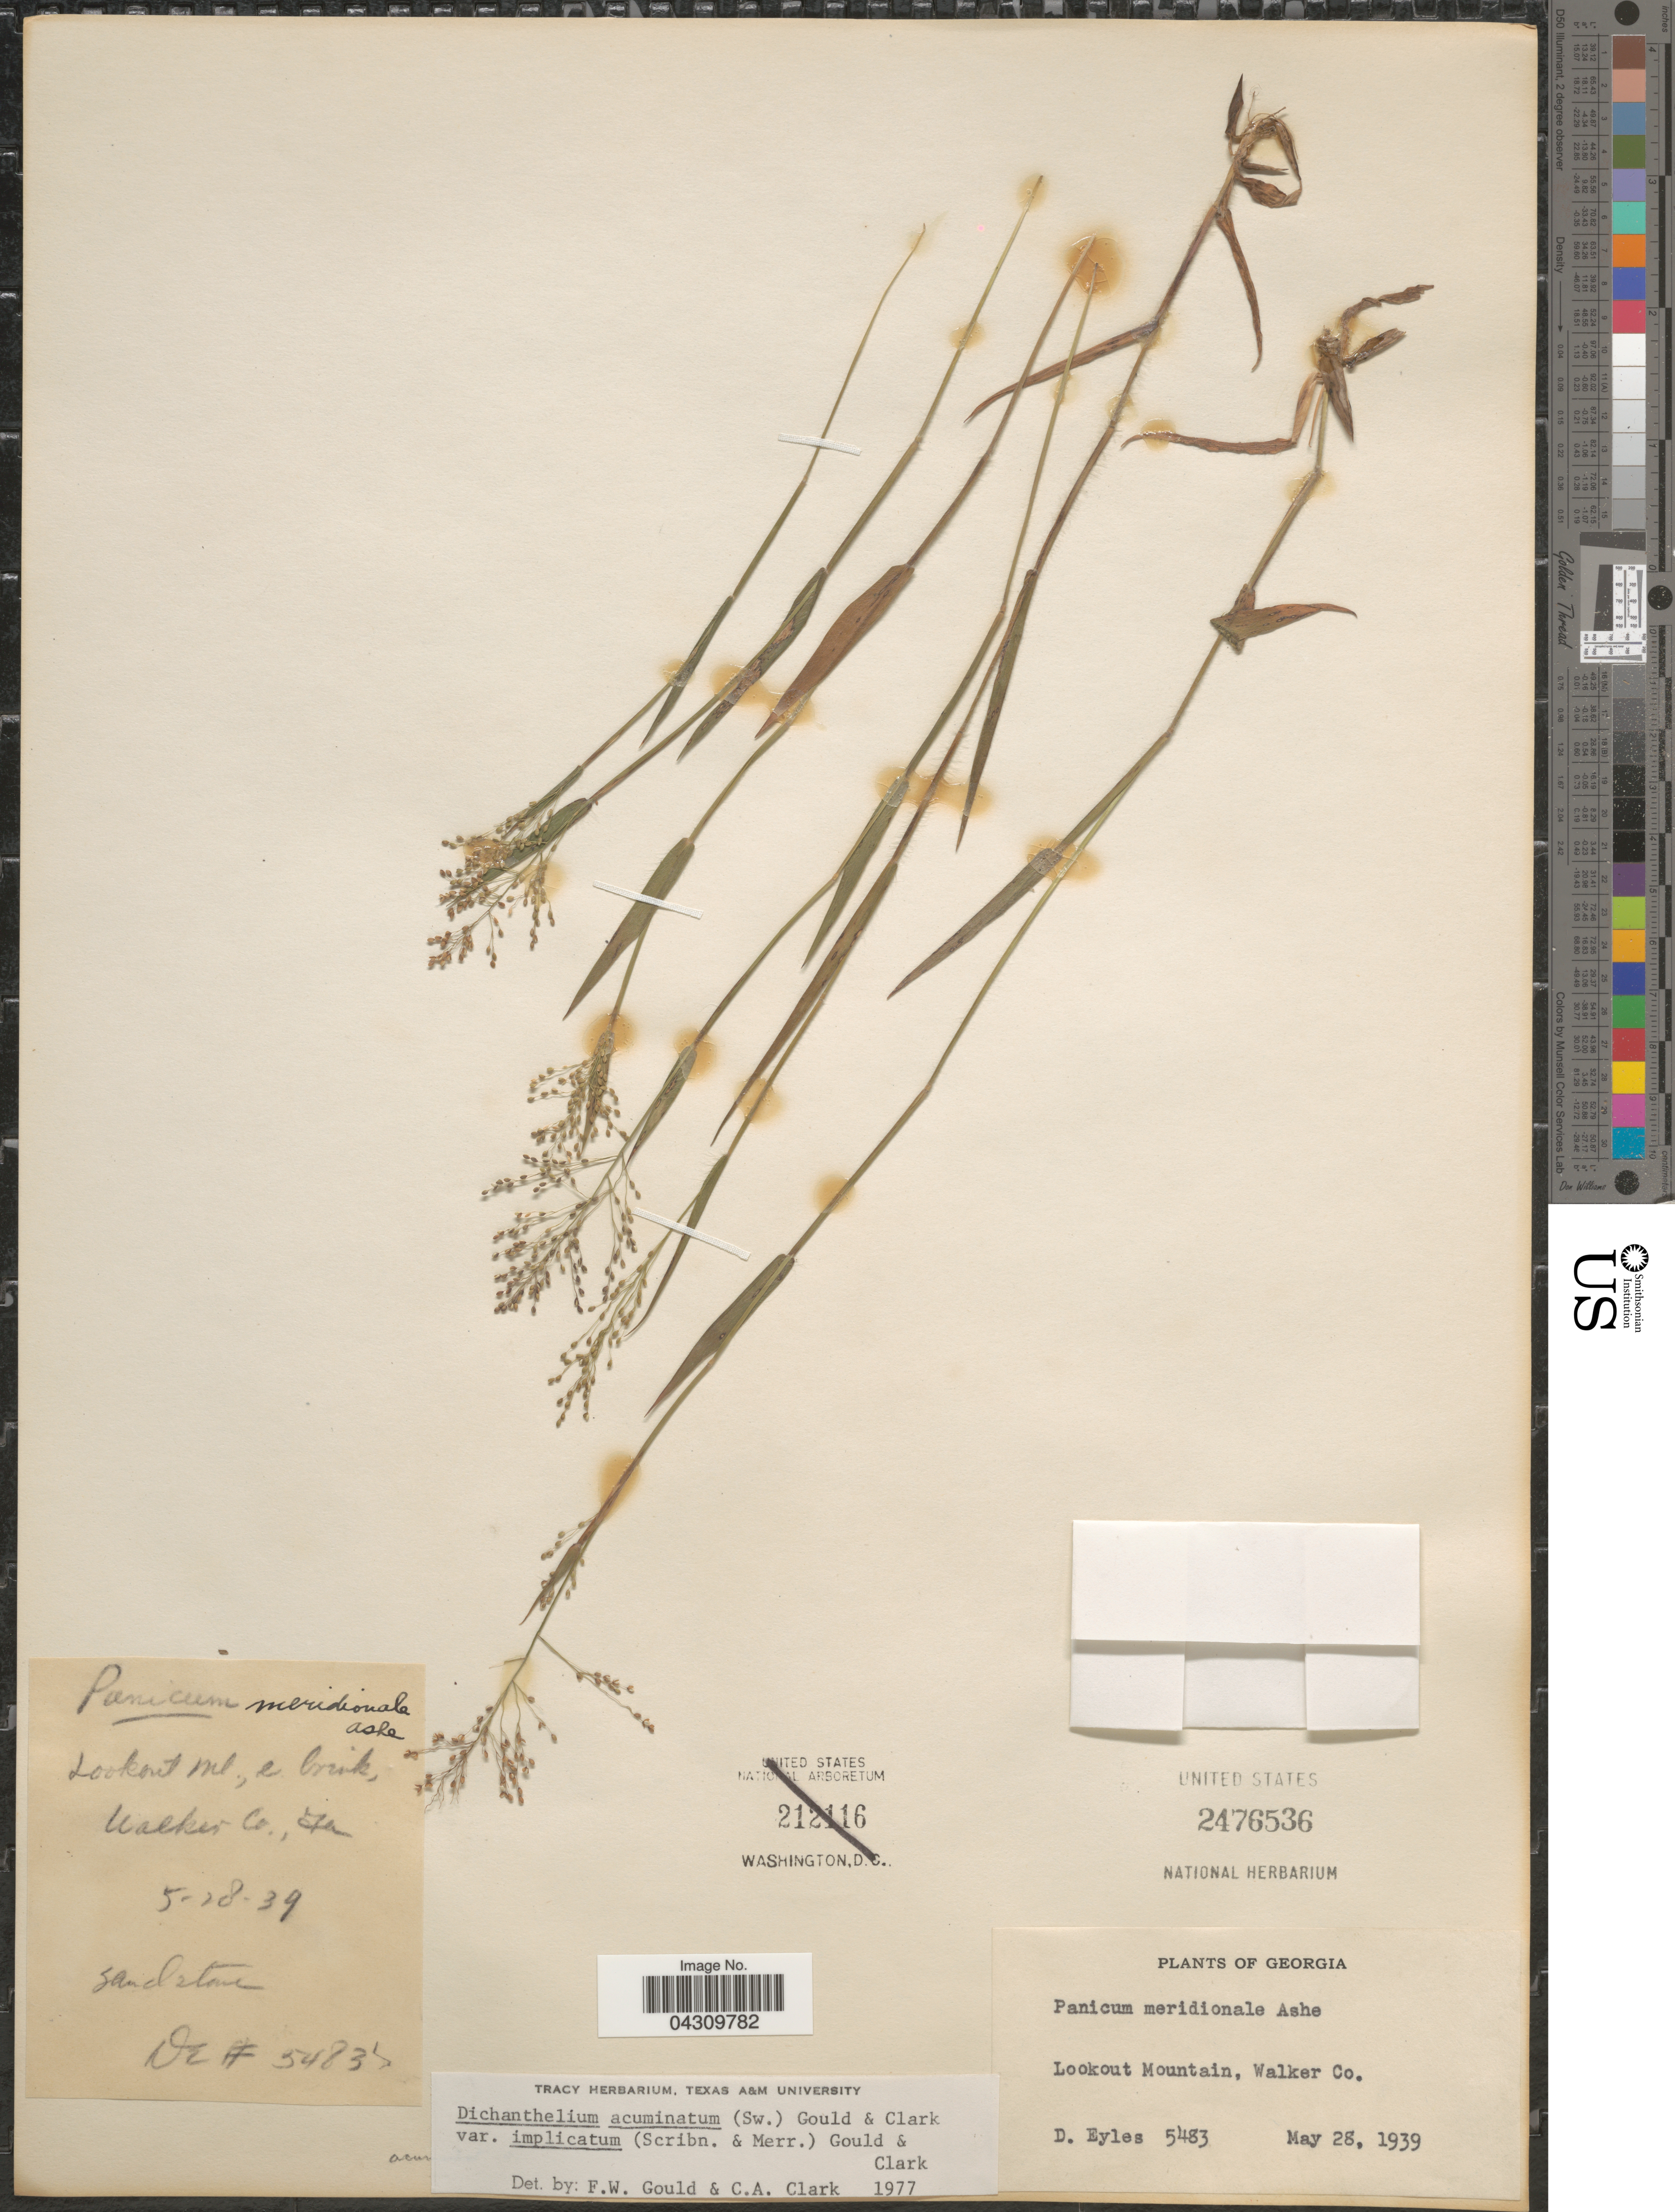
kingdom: Plantae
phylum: Tracheophyta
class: Liliopsida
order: Poales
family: Poaceae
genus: Dichanthelium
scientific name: Dichanthelium acuminatum var. acuminatum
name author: (Sw.) Gould & C.A. Clark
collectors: D. Eyles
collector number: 5483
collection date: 1939-05-28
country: United States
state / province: Georgia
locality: Lookout Mountain, Walker Co.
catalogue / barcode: US 2476536